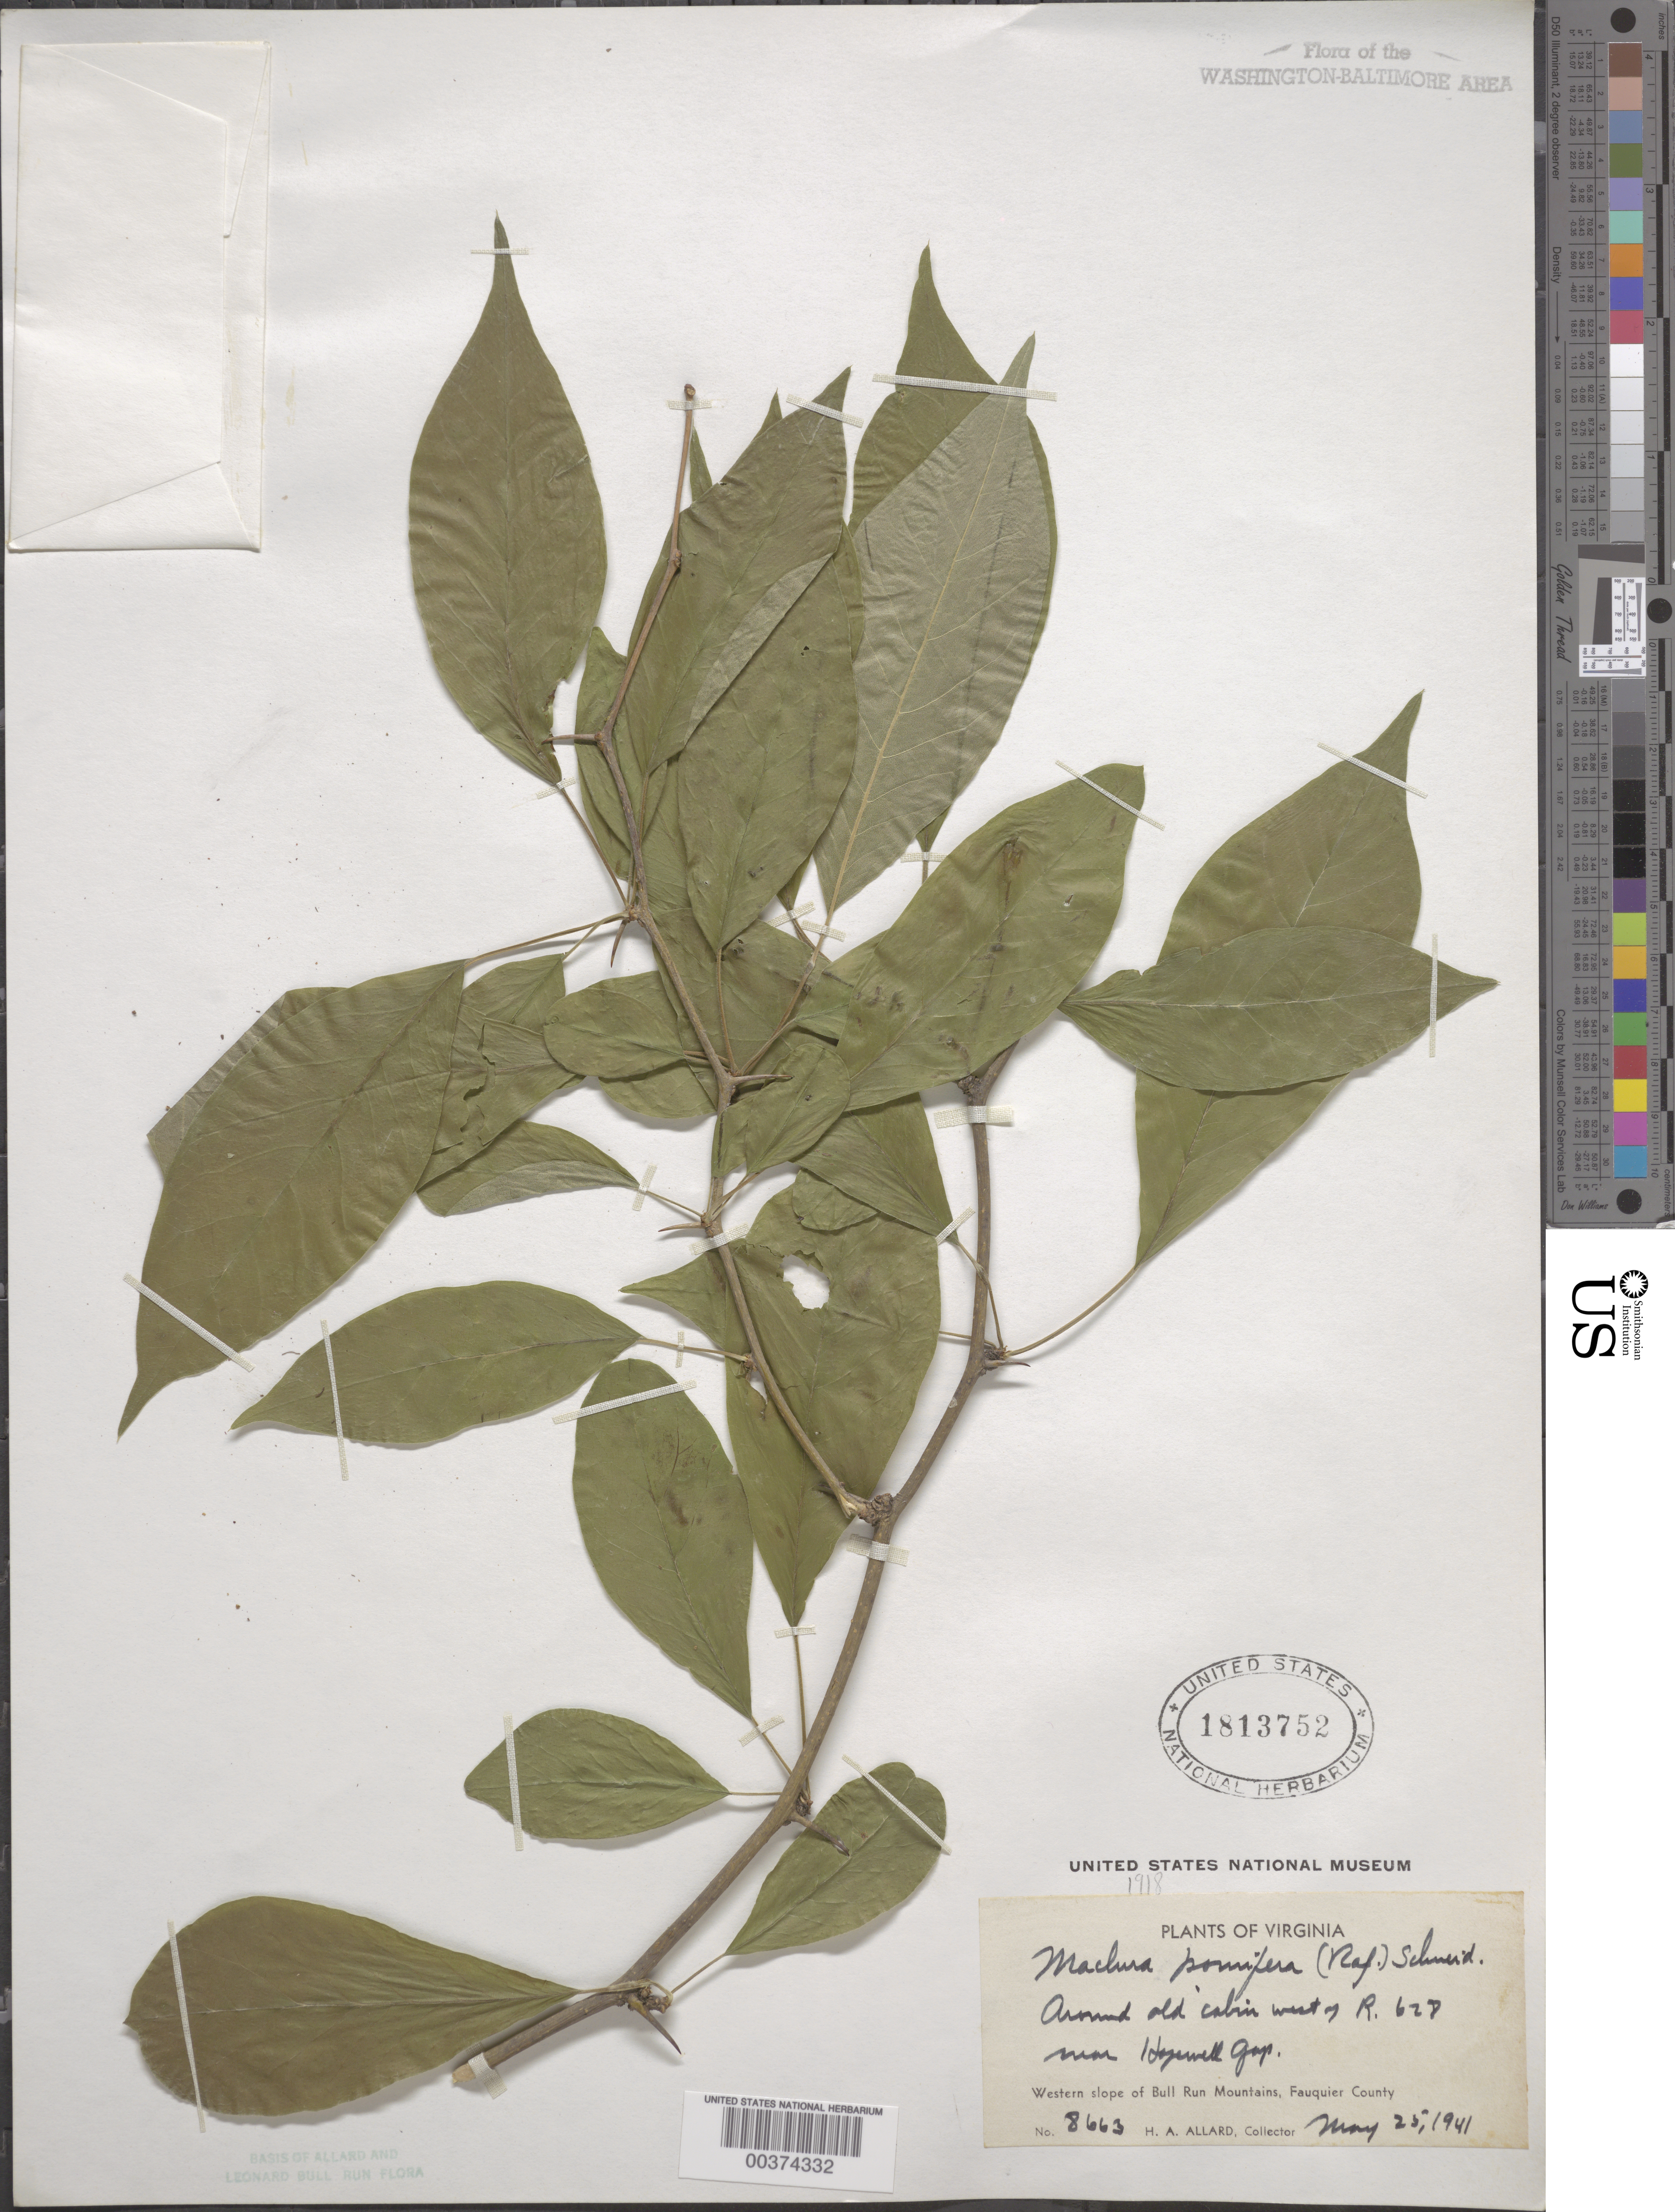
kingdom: Plantae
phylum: Tracheophyta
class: Magnoliopsida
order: Rosales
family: Moraceae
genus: Maclura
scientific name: Maclura pomifera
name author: (Raf.) C.K. Schneid.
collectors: H. A. Allard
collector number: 8663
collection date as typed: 25 May 1941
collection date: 1941-05-25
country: United States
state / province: Virginia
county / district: Fauquier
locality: West of Route 628, near Hopewell Gap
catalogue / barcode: US 1813752